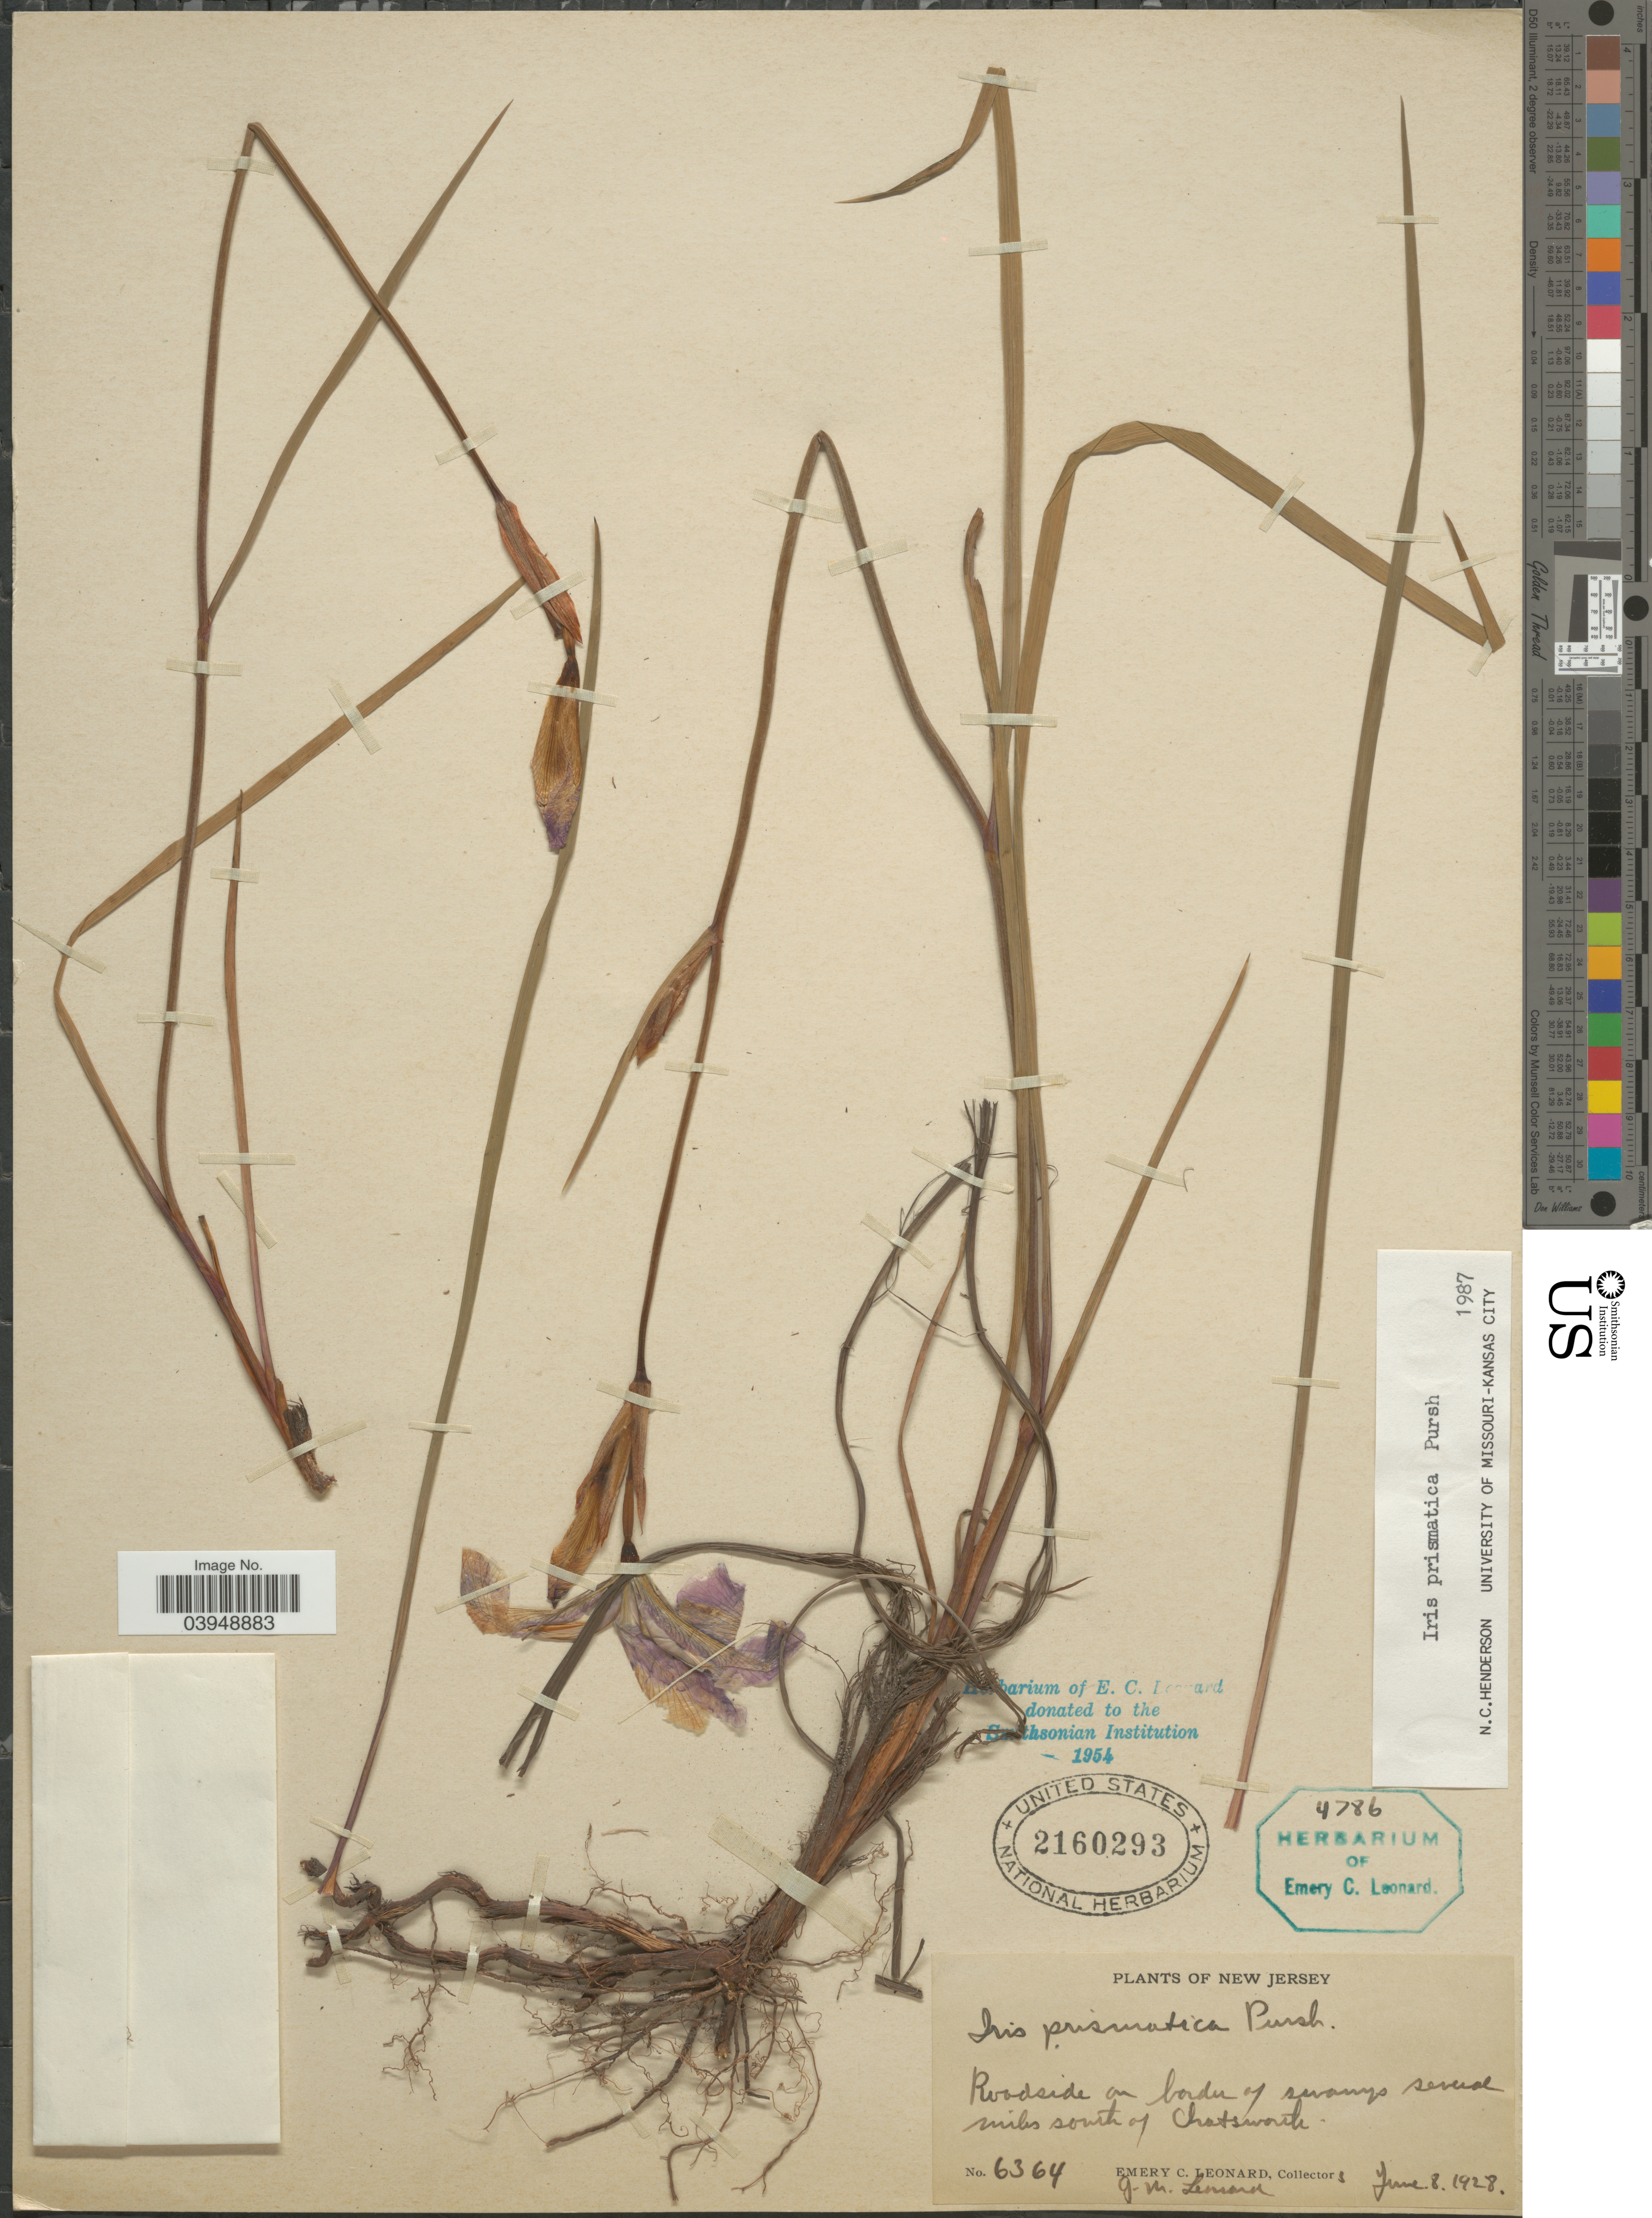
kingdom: Plantae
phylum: Tracheophyta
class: Liliopsida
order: Asparagales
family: Iridaceae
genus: Iris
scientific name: Iris prismatica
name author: Pursh ex Ker Gawl.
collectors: E. C. Leonard & G. M. Leonard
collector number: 6364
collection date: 1928-06-08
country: United States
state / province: New Jersey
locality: Roadside on border of swamps several miles south of Chatsworth.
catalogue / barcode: US 2160293